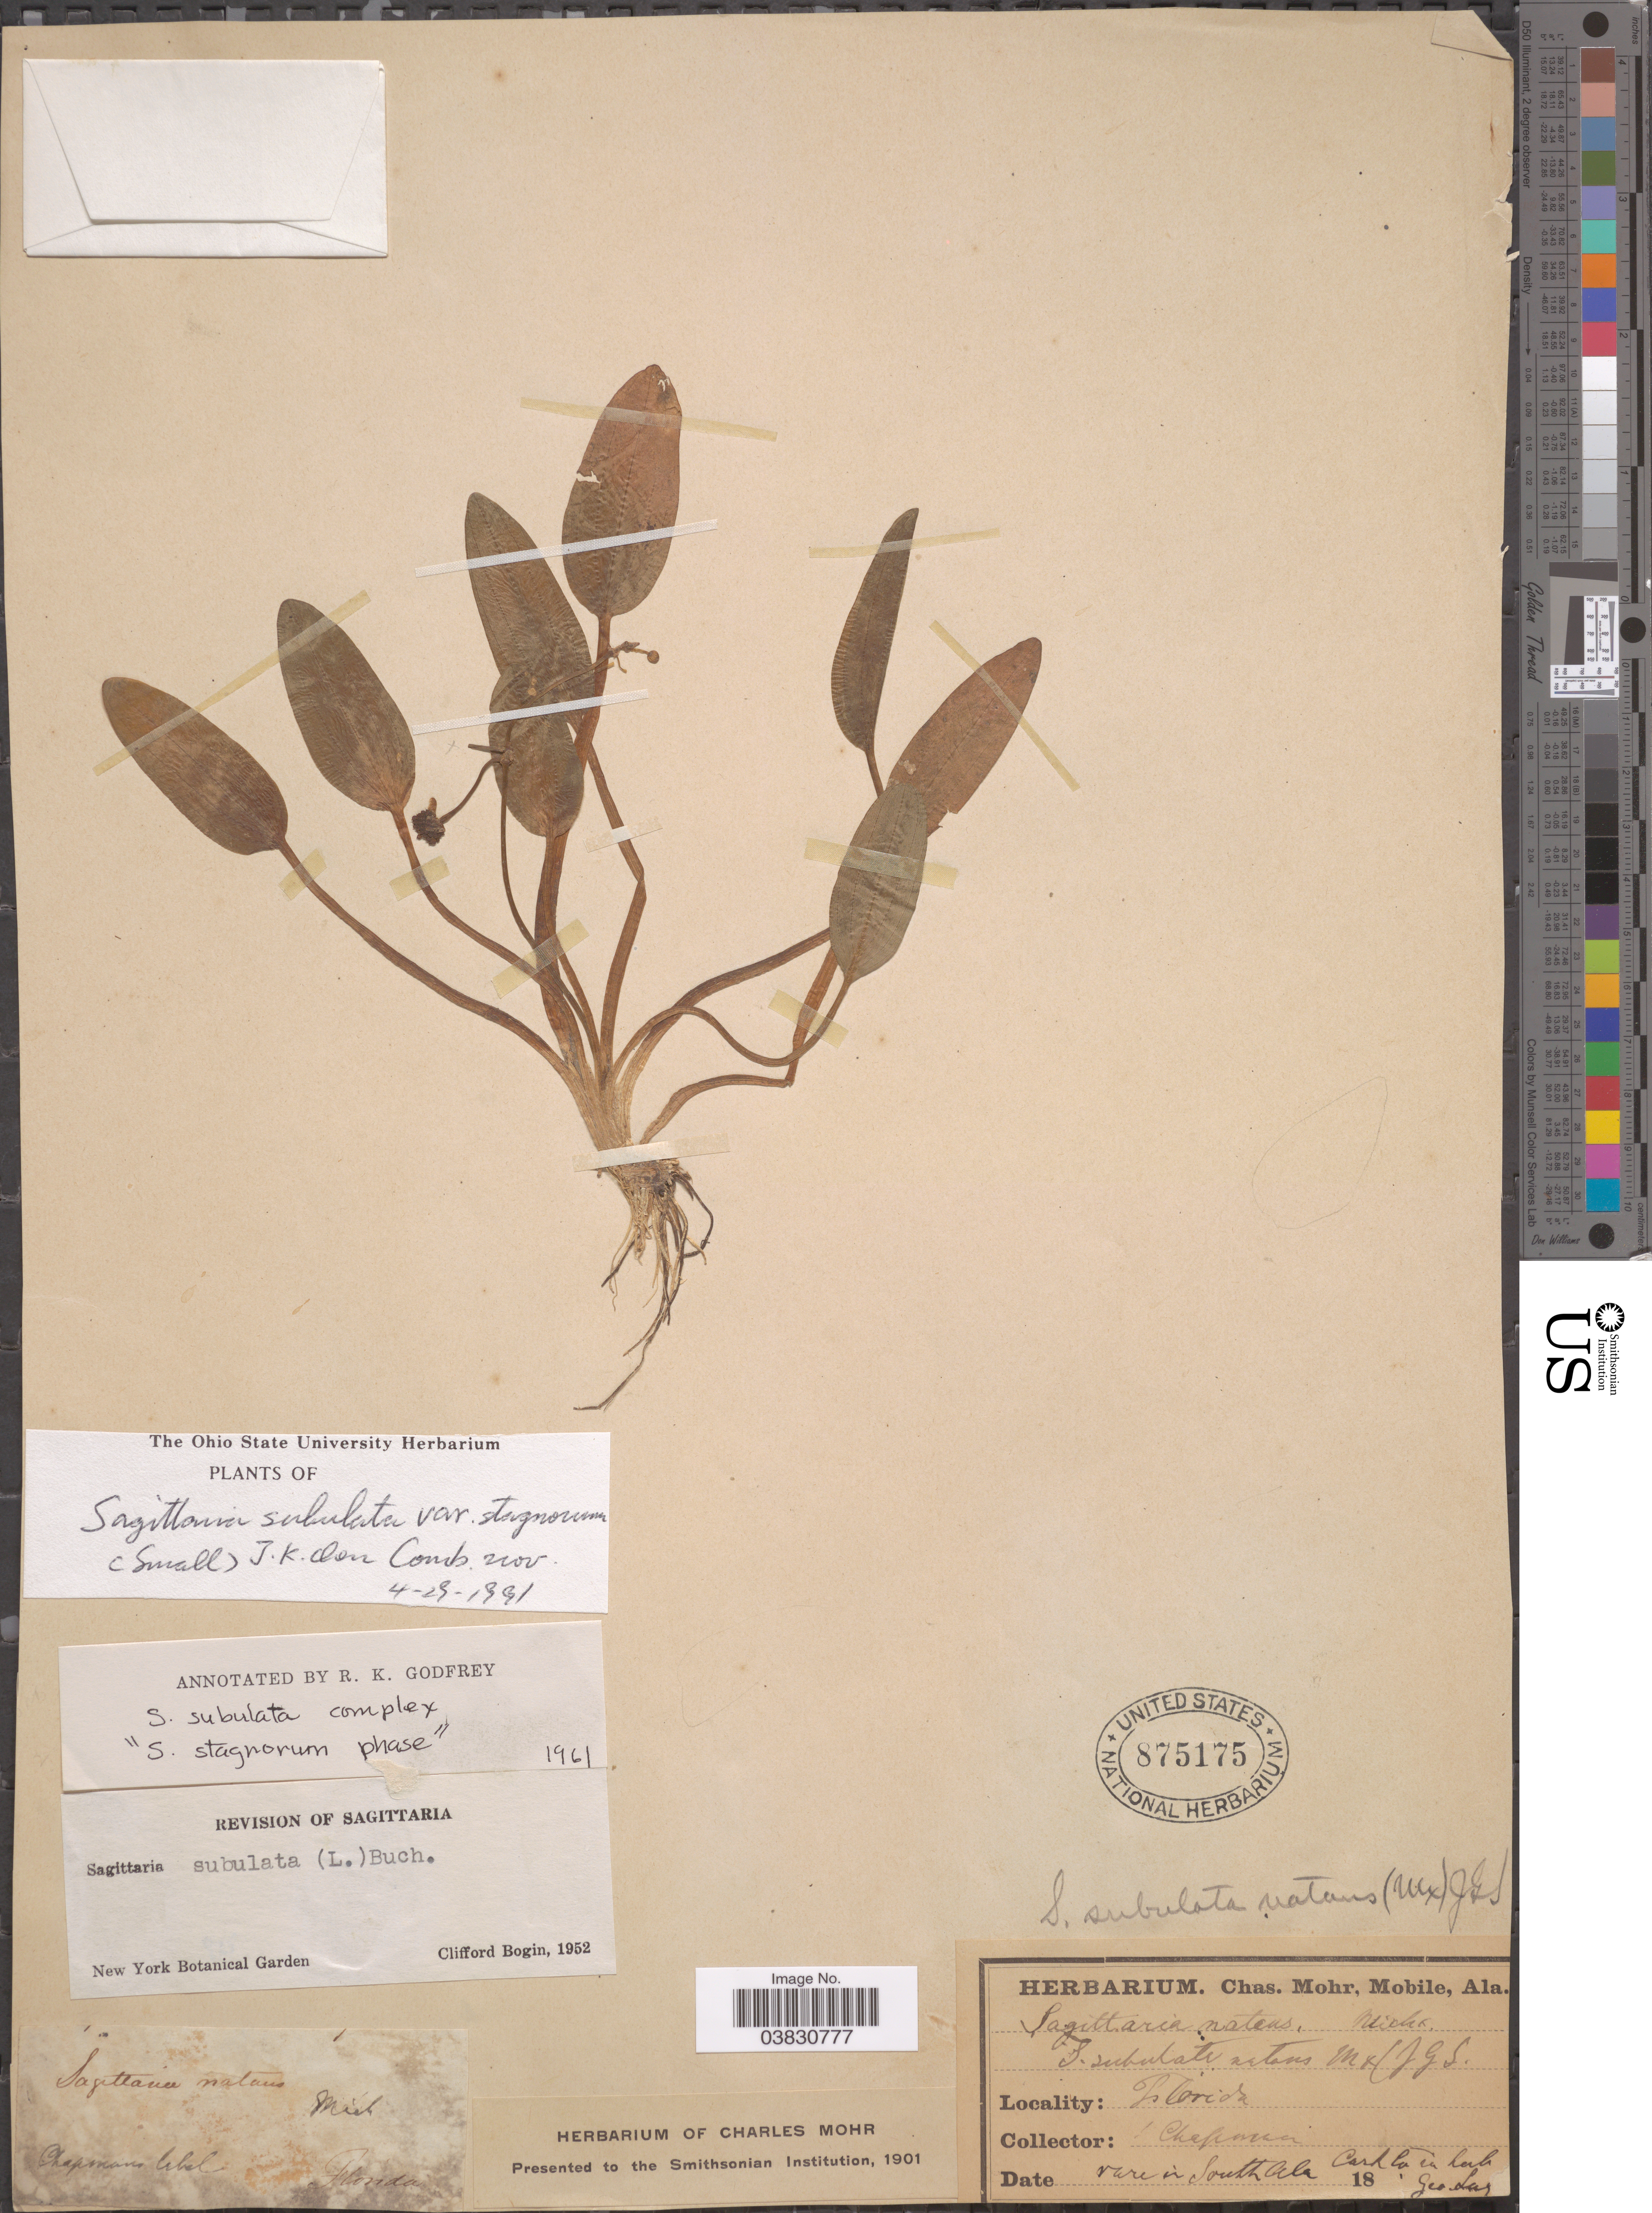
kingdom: Plantae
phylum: Tracheophyta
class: Liliopsida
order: Alismatales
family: Alismataceae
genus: Sagittaria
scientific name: Sagittaria subulata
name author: (L.) Buchenau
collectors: A. Chapman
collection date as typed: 18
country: United States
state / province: Florida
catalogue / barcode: US 875175